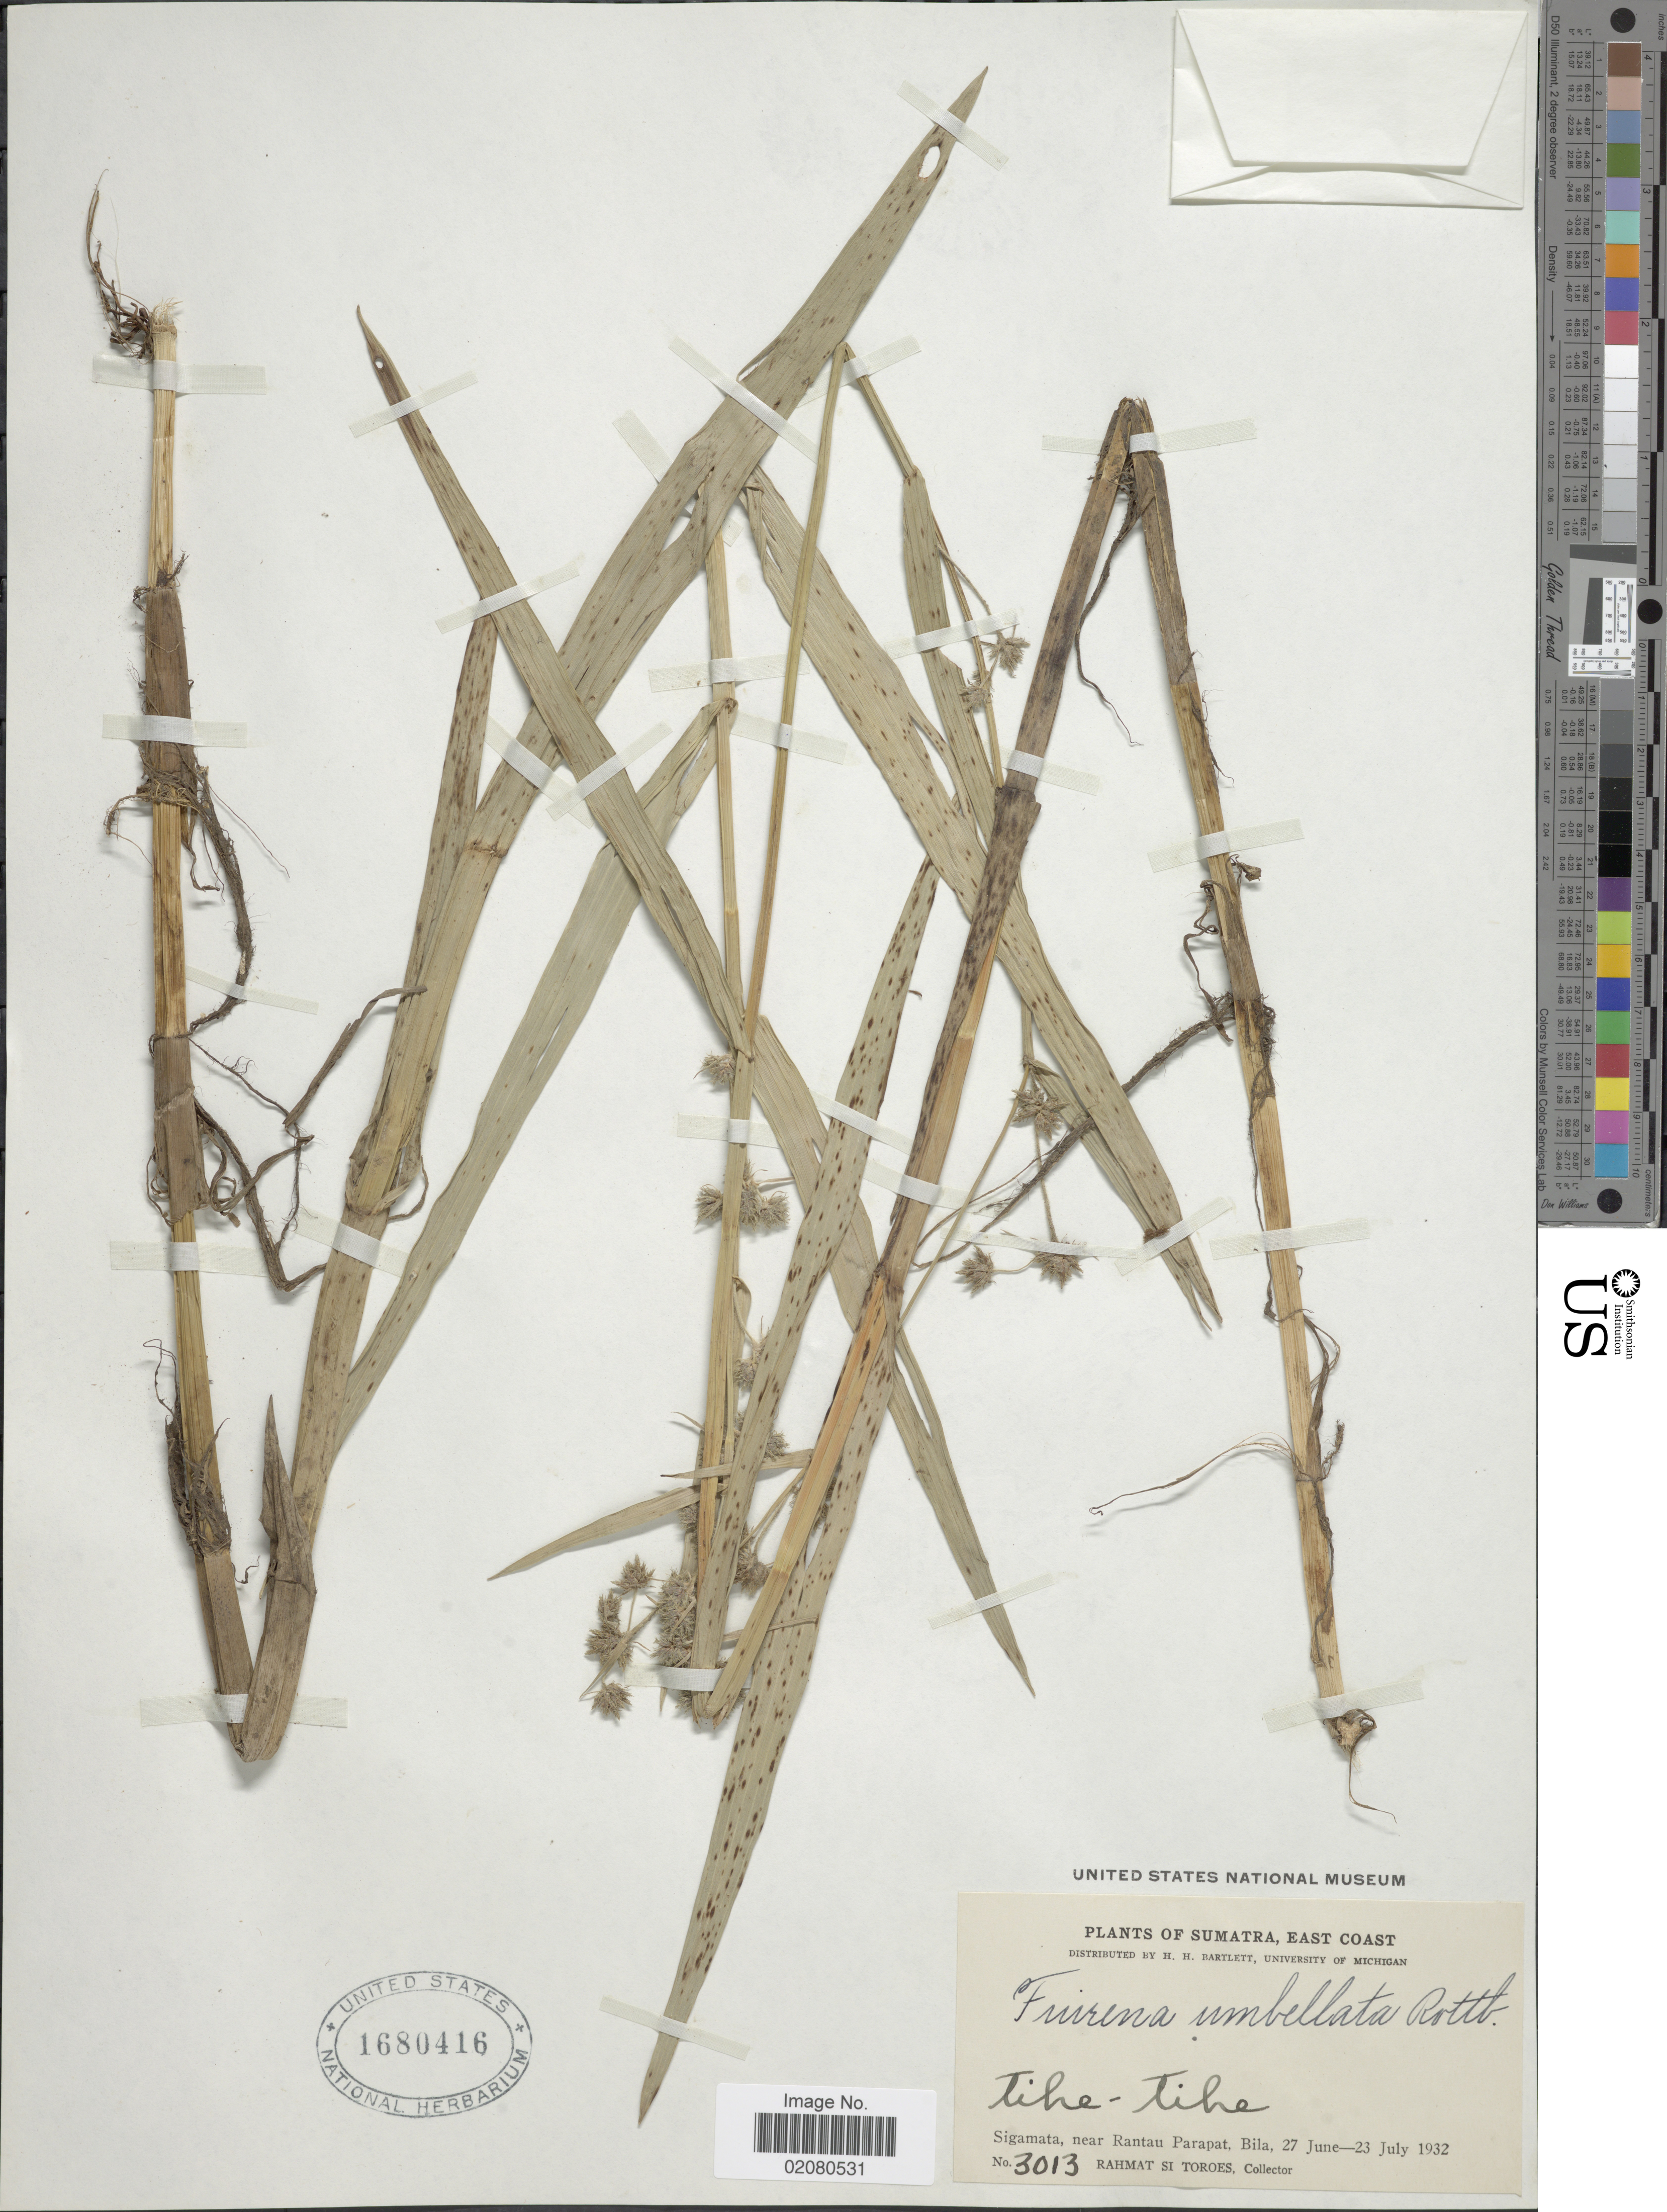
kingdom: Plantae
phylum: Tracheophyta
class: Liliopsida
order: Poales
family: Cyperaceae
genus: Fuirena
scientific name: Fuirena umbellata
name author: Rottb.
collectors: Rahmat Si Boeea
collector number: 3013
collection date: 1932-06-27/1932-07-23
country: Indonesia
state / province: Sumatra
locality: East Coast, tihe-tihe, Sigamata, near Rantau Parapat, Bila.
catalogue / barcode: US 1680416